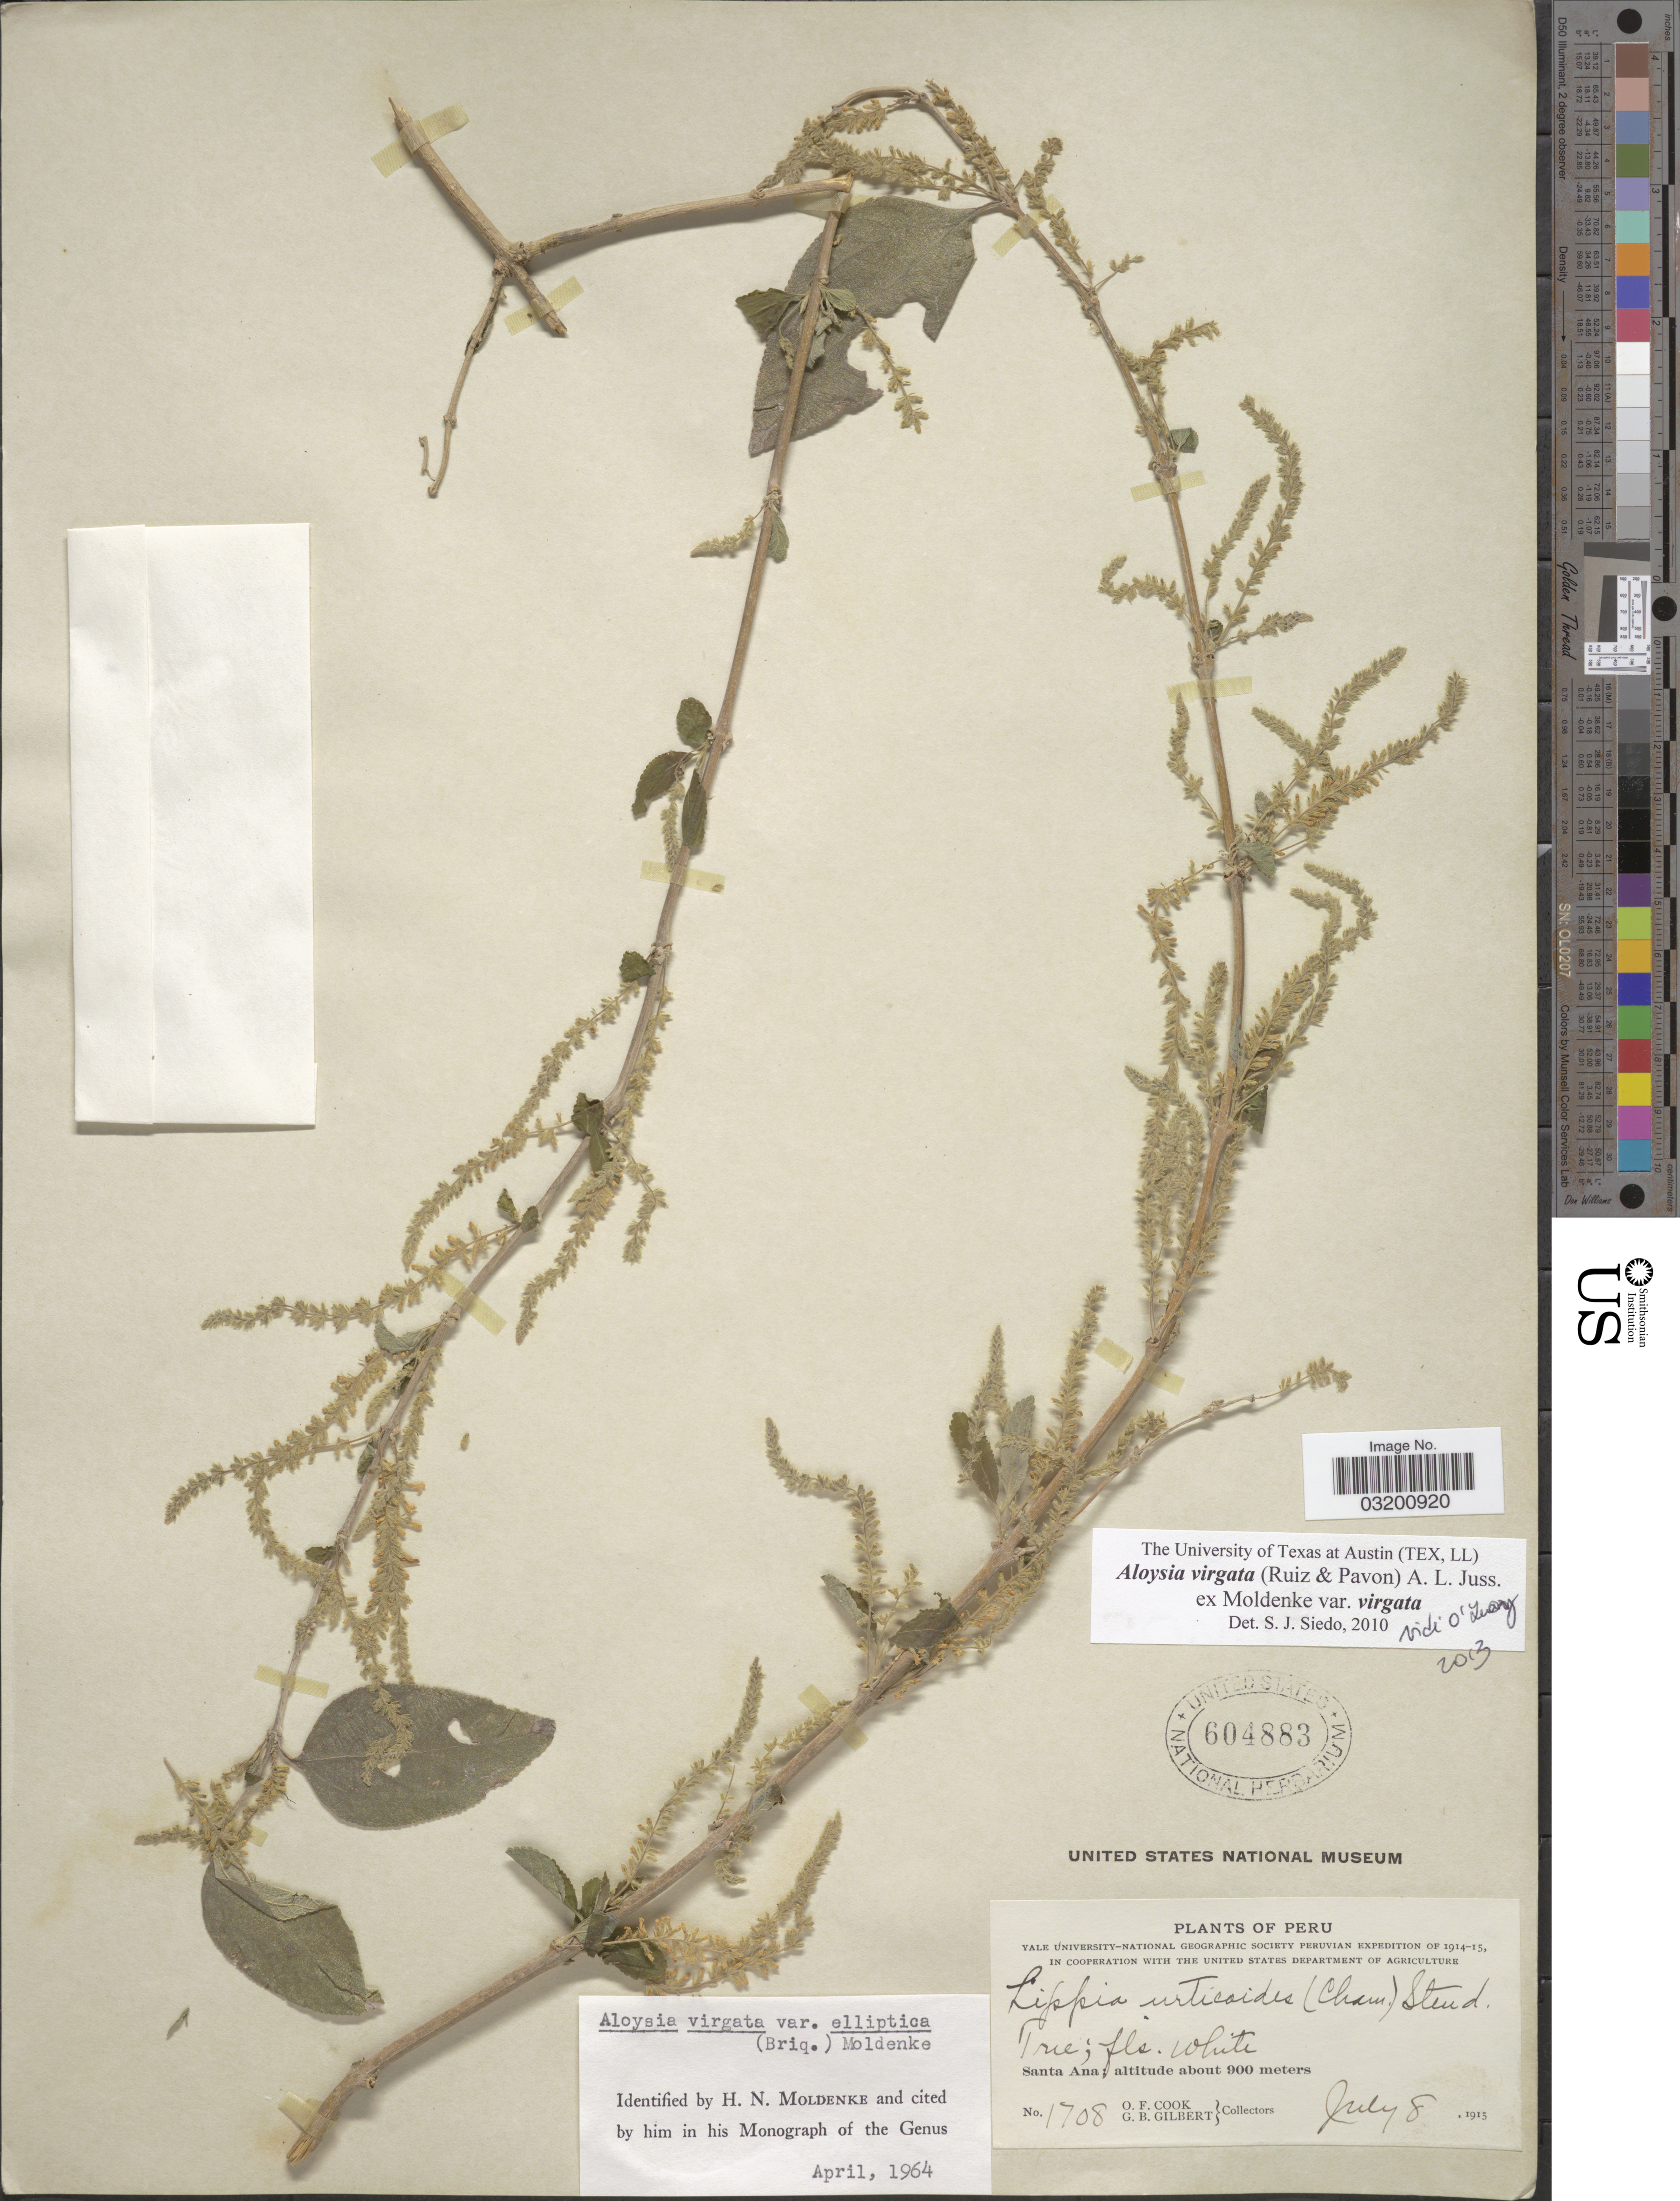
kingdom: Plantae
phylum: Tracheophyta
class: Magnoliopsida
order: Lamiales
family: Verbenaceae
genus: Aloysia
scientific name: Aloysia virgata var. virgata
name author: (Ruiz & Pav.) Juss.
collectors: O. F. Cook & G. B. Gilbert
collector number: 1708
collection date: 1915-07-08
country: Peru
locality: Santa Ana.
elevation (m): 900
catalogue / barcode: US 604883